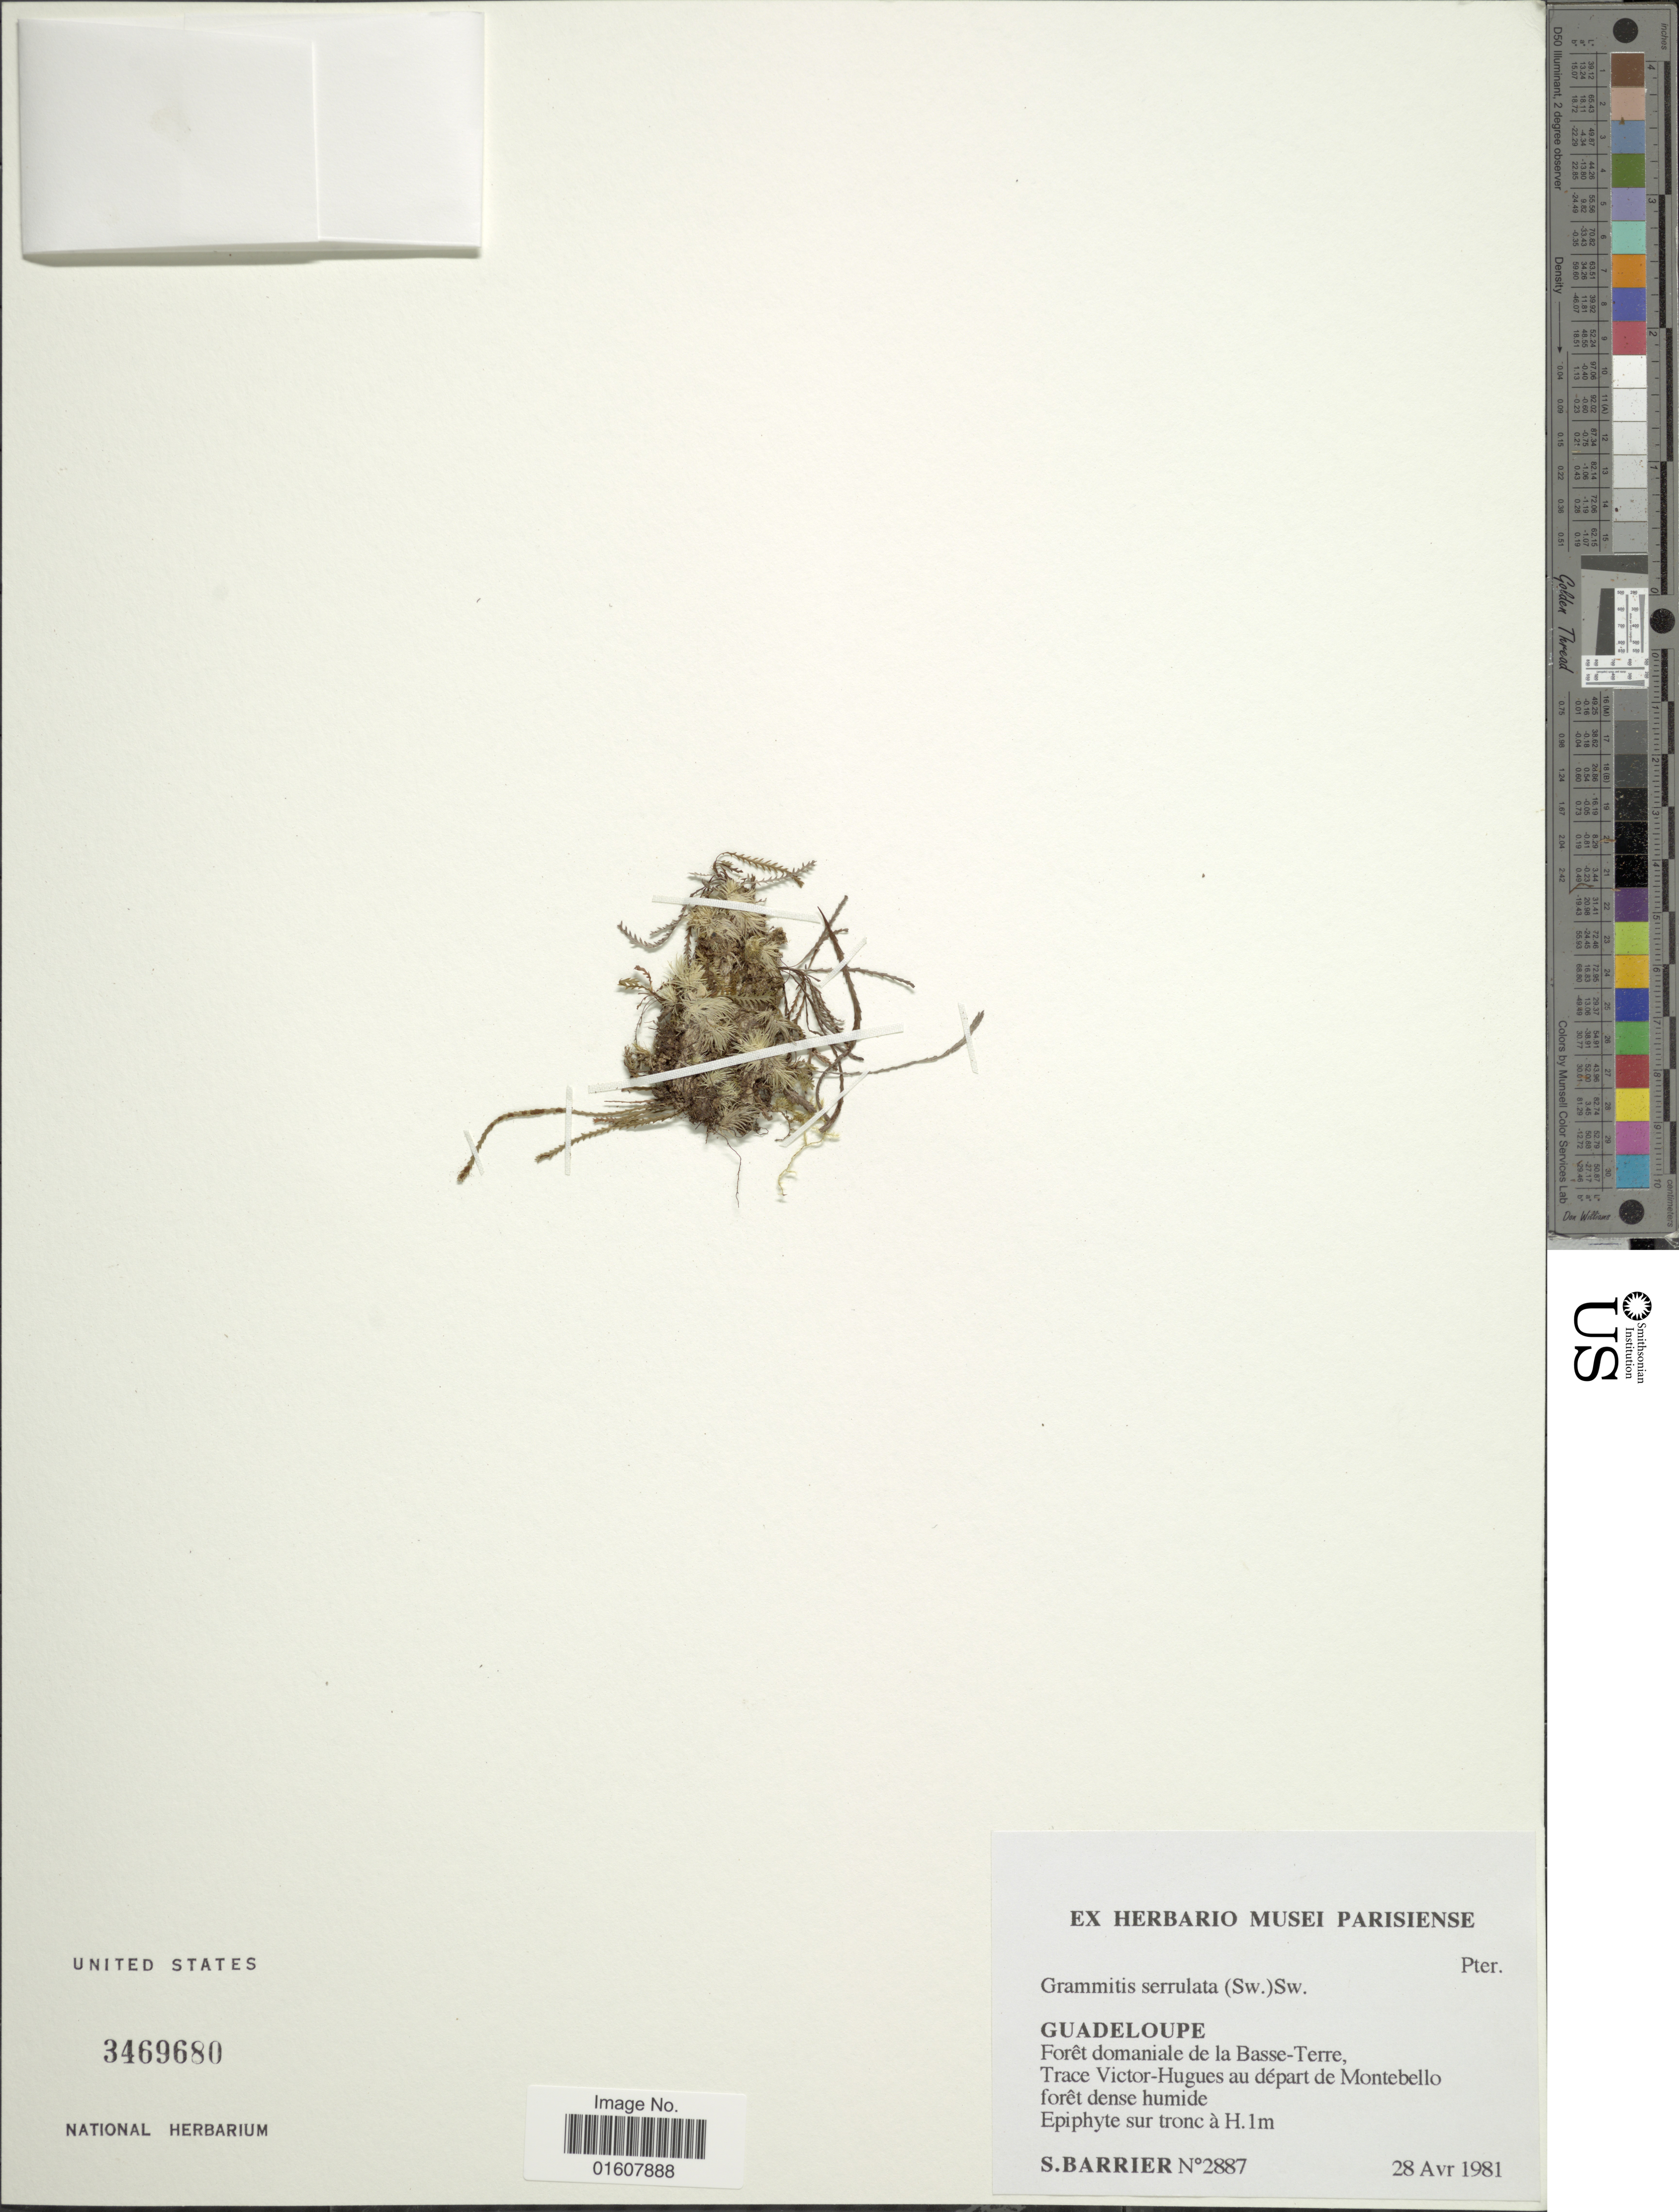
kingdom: Plantae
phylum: Tracheophyta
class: Polypodiopsida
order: Polypodiales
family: Polypodiaceae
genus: Cochlidium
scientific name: Cochlidium serrulatum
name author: (Sw.) L.E. Bishop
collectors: S. Barrier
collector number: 2887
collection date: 1981-04-28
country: Guadeloupe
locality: Forêt domaniale de la Basse-Terre, Trace Victor-Hugues au départ de Montebello forêt dense humide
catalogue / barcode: US 3469680